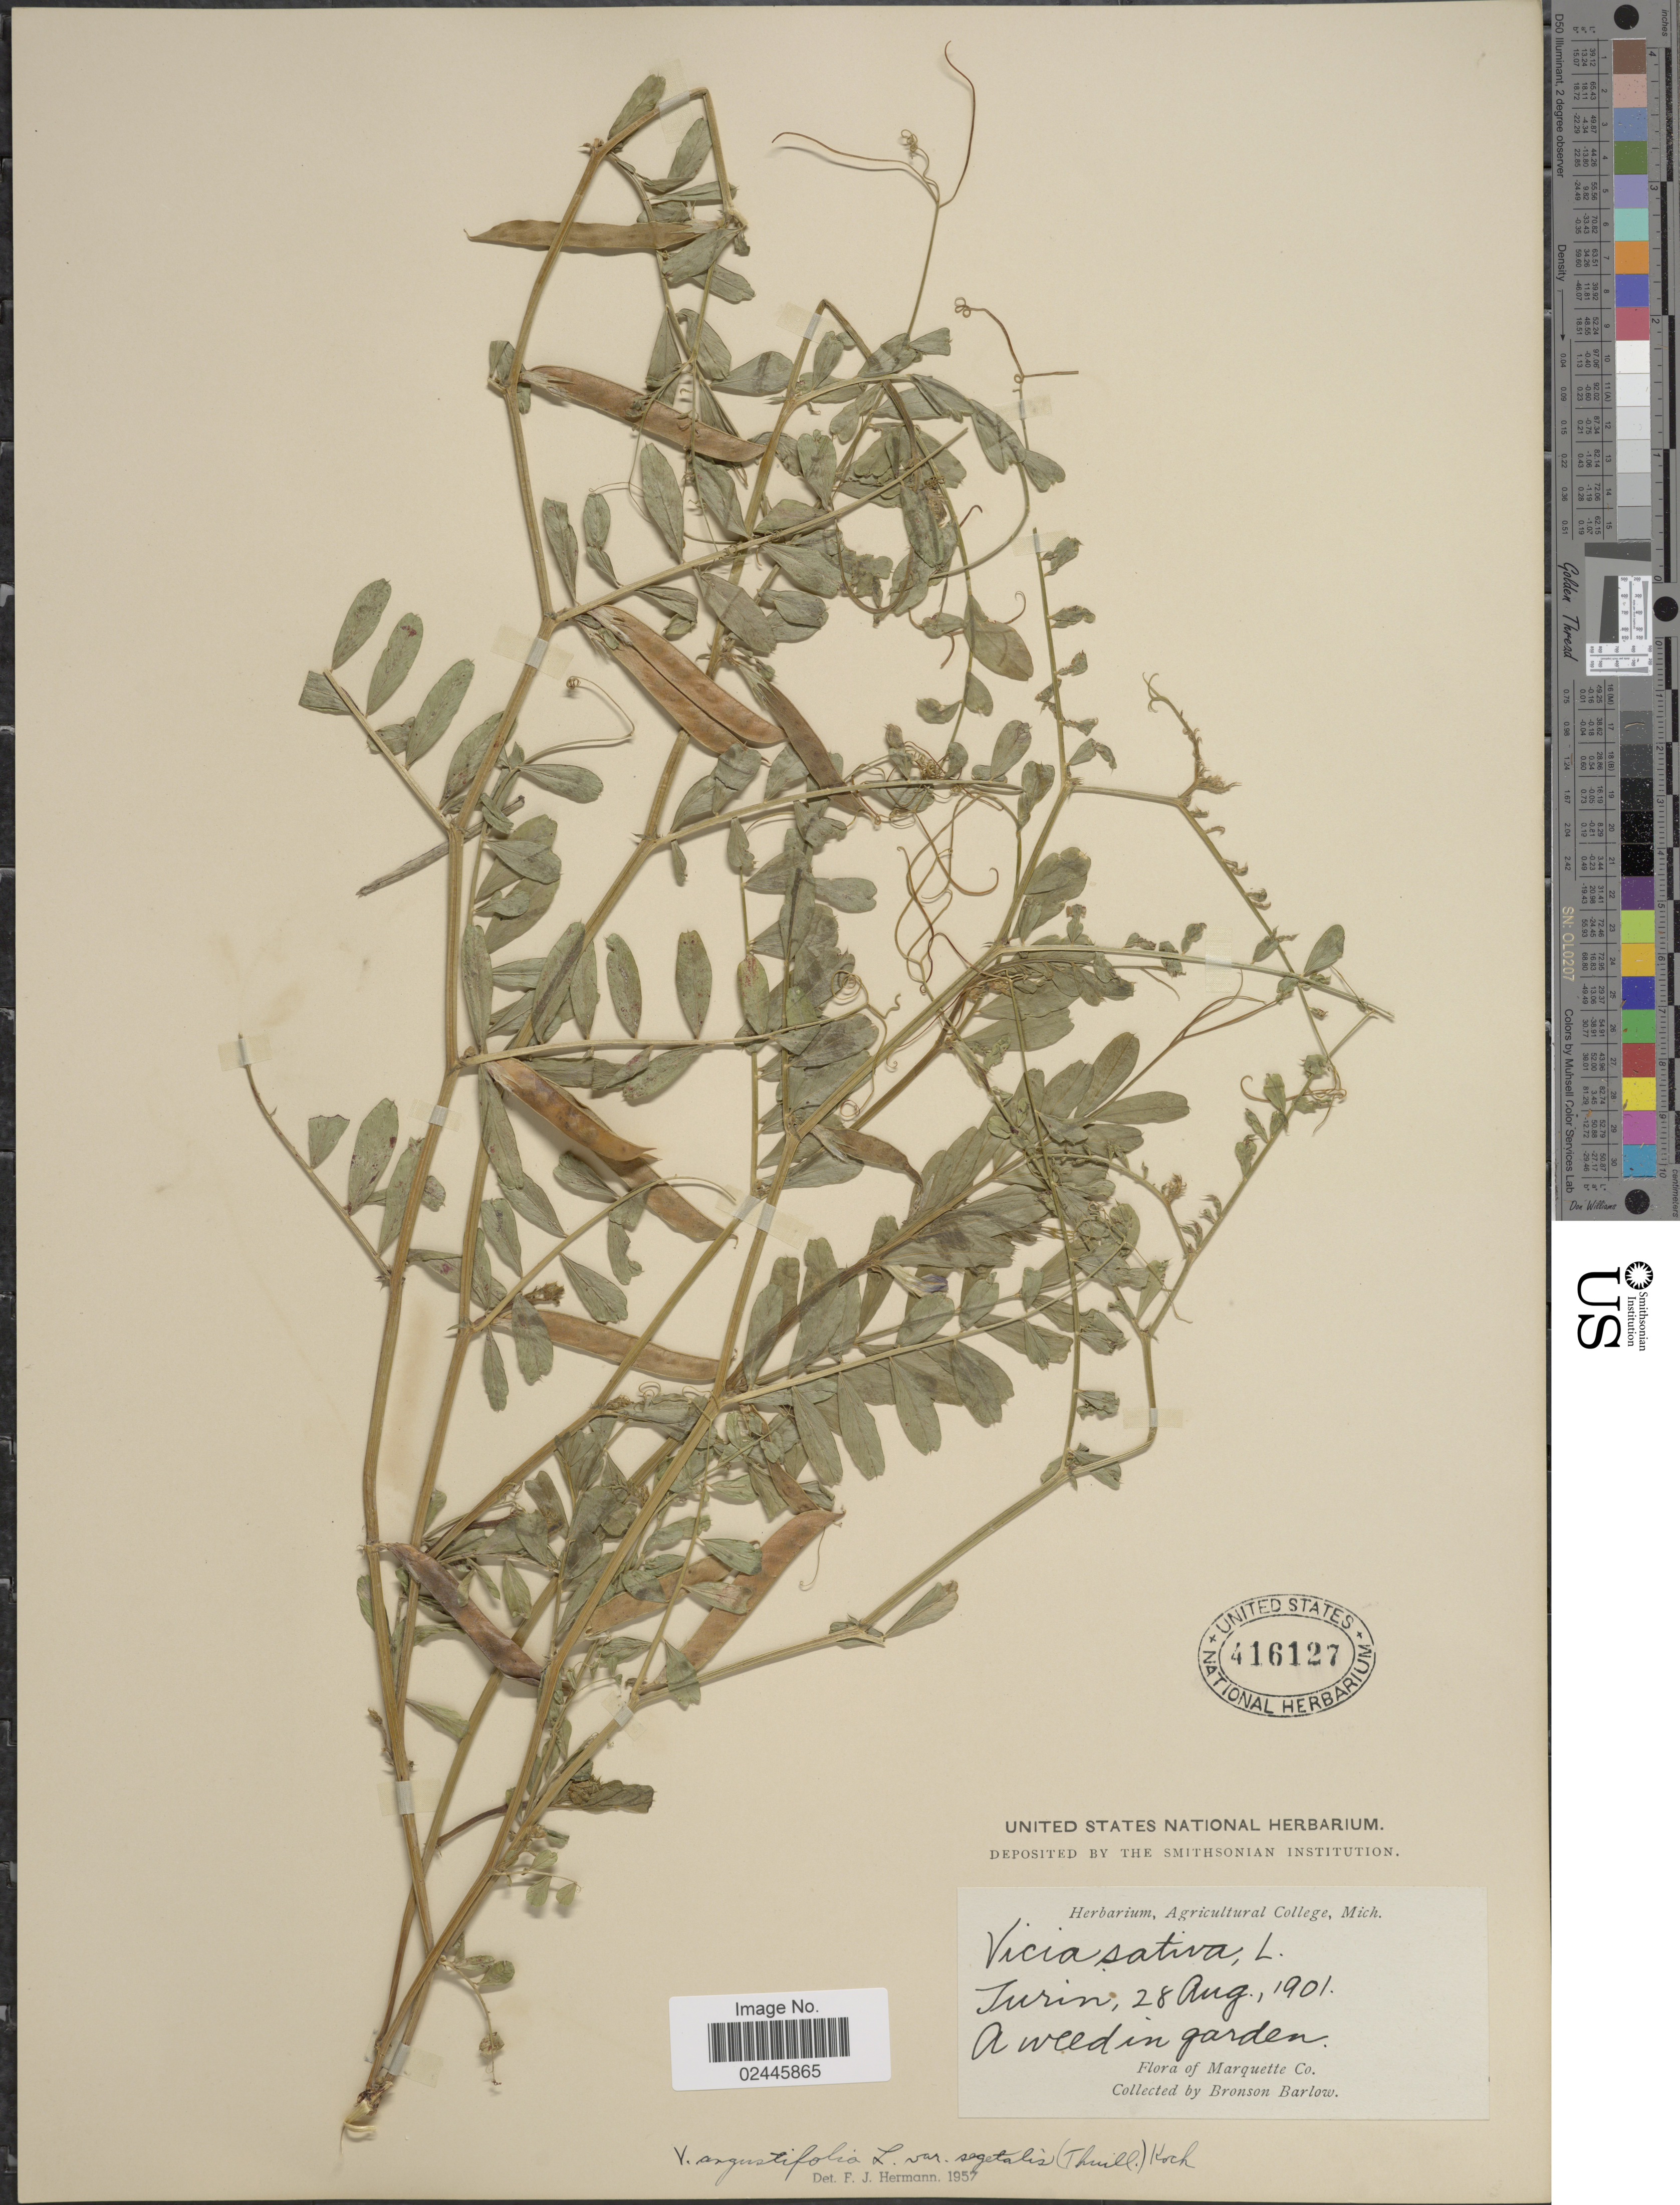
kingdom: Plantae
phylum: Tracheophyta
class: Magnoliopsida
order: Fabales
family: Fabaceae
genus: Vicia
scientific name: Vicia angustifolia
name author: L.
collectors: Barlow, B.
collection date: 1901-08-28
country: United States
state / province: Michigan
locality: Turin, A weed in Garden, Marquette Co.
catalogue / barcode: US 416127